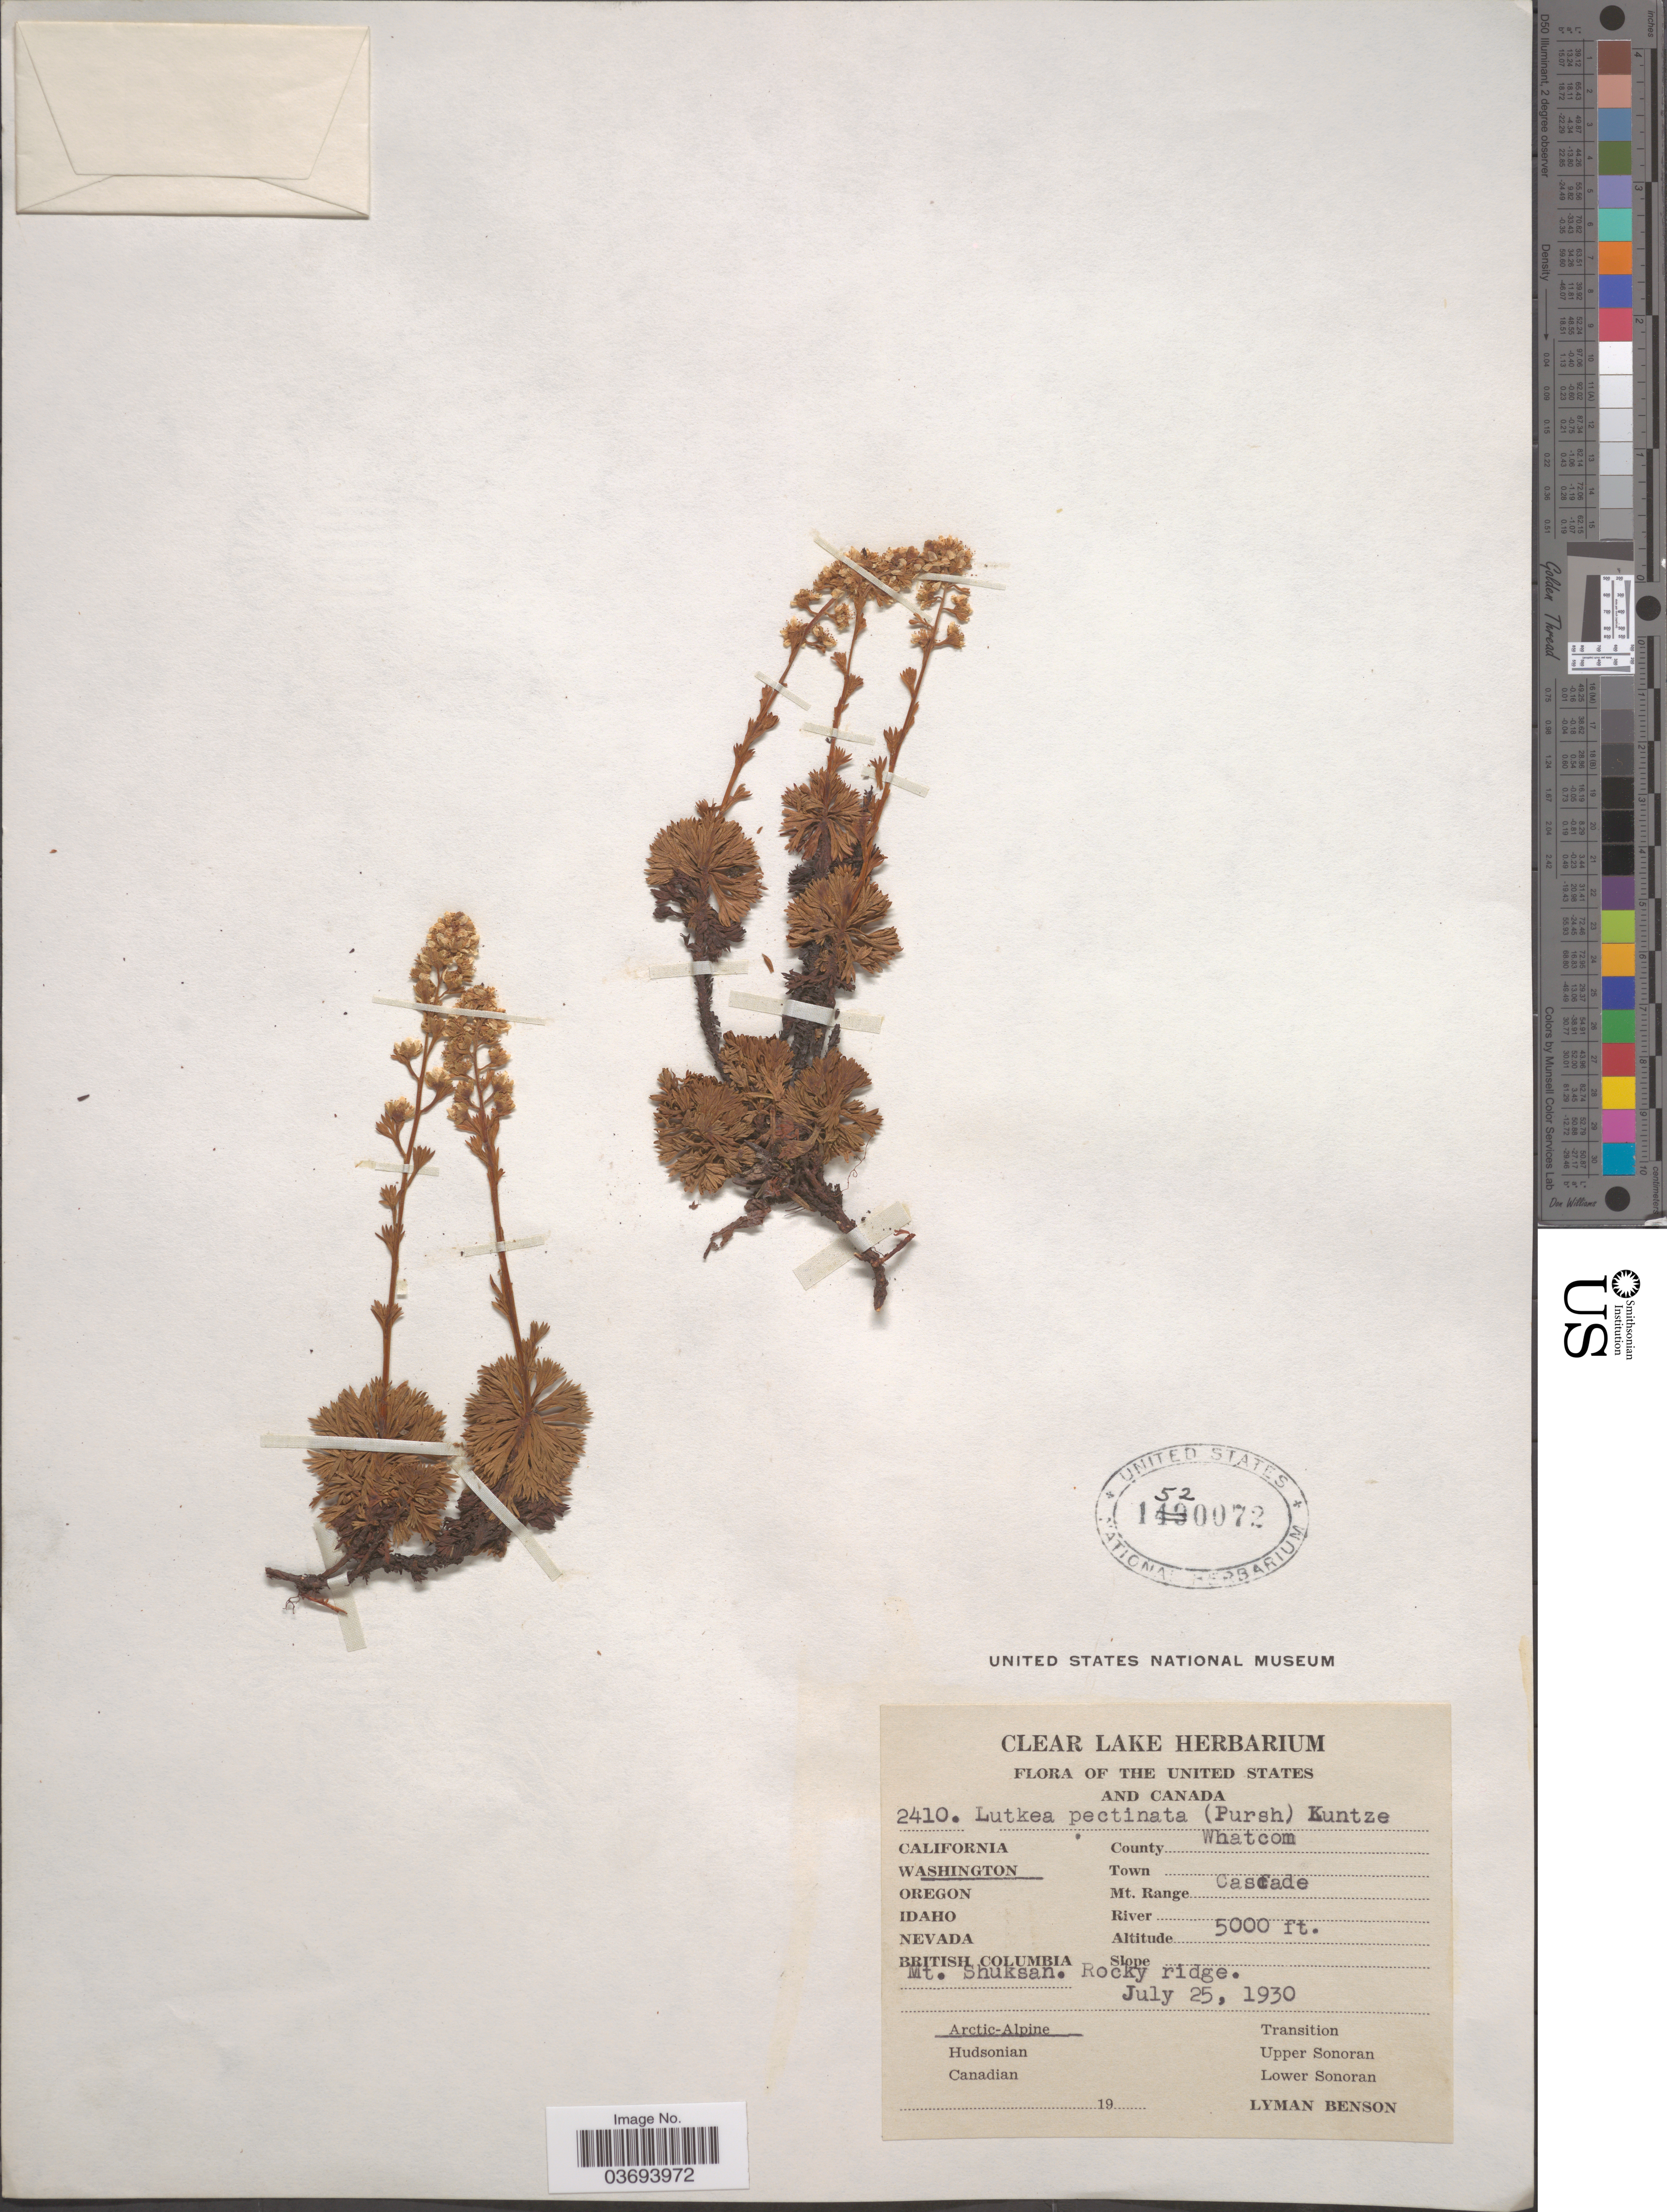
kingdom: Plantae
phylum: Tracheophyta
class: Magnoliopsida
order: Rosales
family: Rosaceae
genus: Luetkea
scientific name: Luetkea pectinata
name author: (Pursh) Kuntze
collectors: L. D. Benson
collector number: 2410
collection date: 1930-07-25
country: United States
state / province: Washington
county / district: Whatcom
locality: County Whatcom. Mt. Range Cascade. Mt. Shuksan. Arctic-Alpine.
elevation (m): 1524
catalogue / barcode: US 1520072